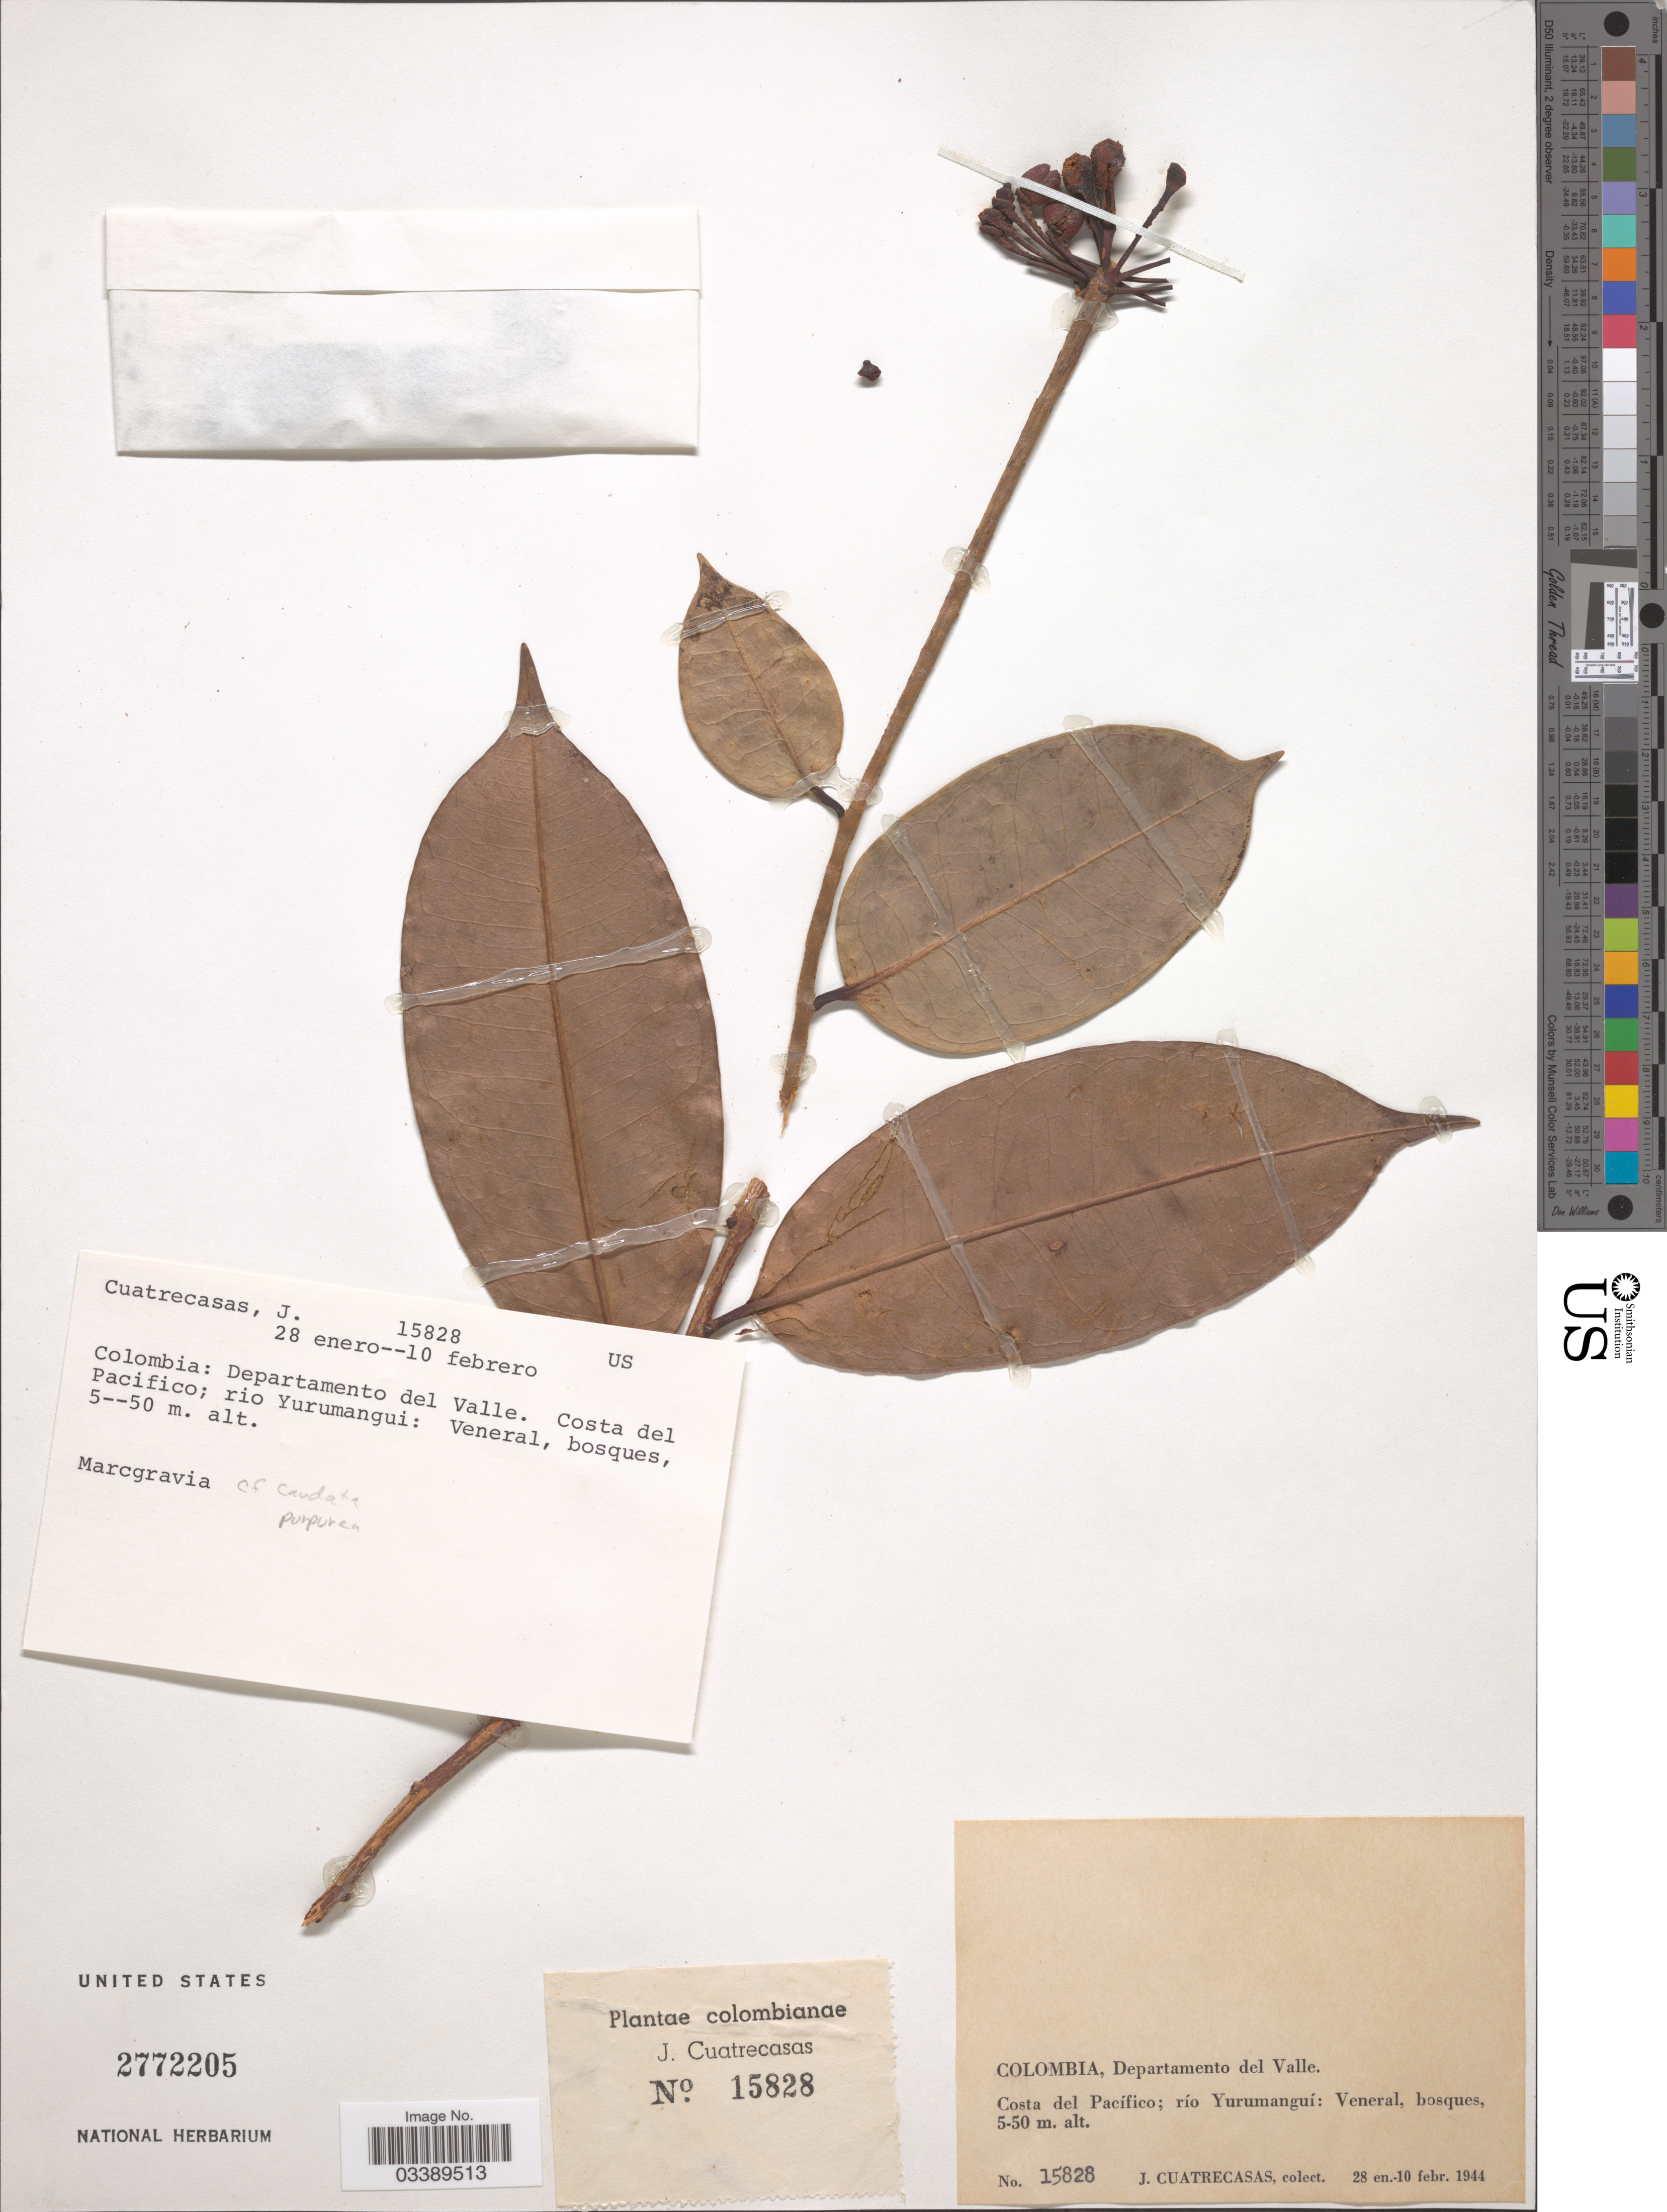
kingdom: Plantae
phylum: Tracheophyta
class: Magnoliopsida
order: Ericales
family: Marcgraviaceae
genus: Marcgravia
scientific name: Marcgravia caudata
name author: Triana & Planch.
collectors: J. Cuatrecasas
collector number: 15828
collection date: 1944-01-28/1944-02-10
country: Colombia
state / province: Valle del Cauca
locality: Departamento del Valle. Costa del Pacífico; río Yurumanguí: Veneral, bosques.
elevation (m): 5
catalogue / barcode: US 2772205